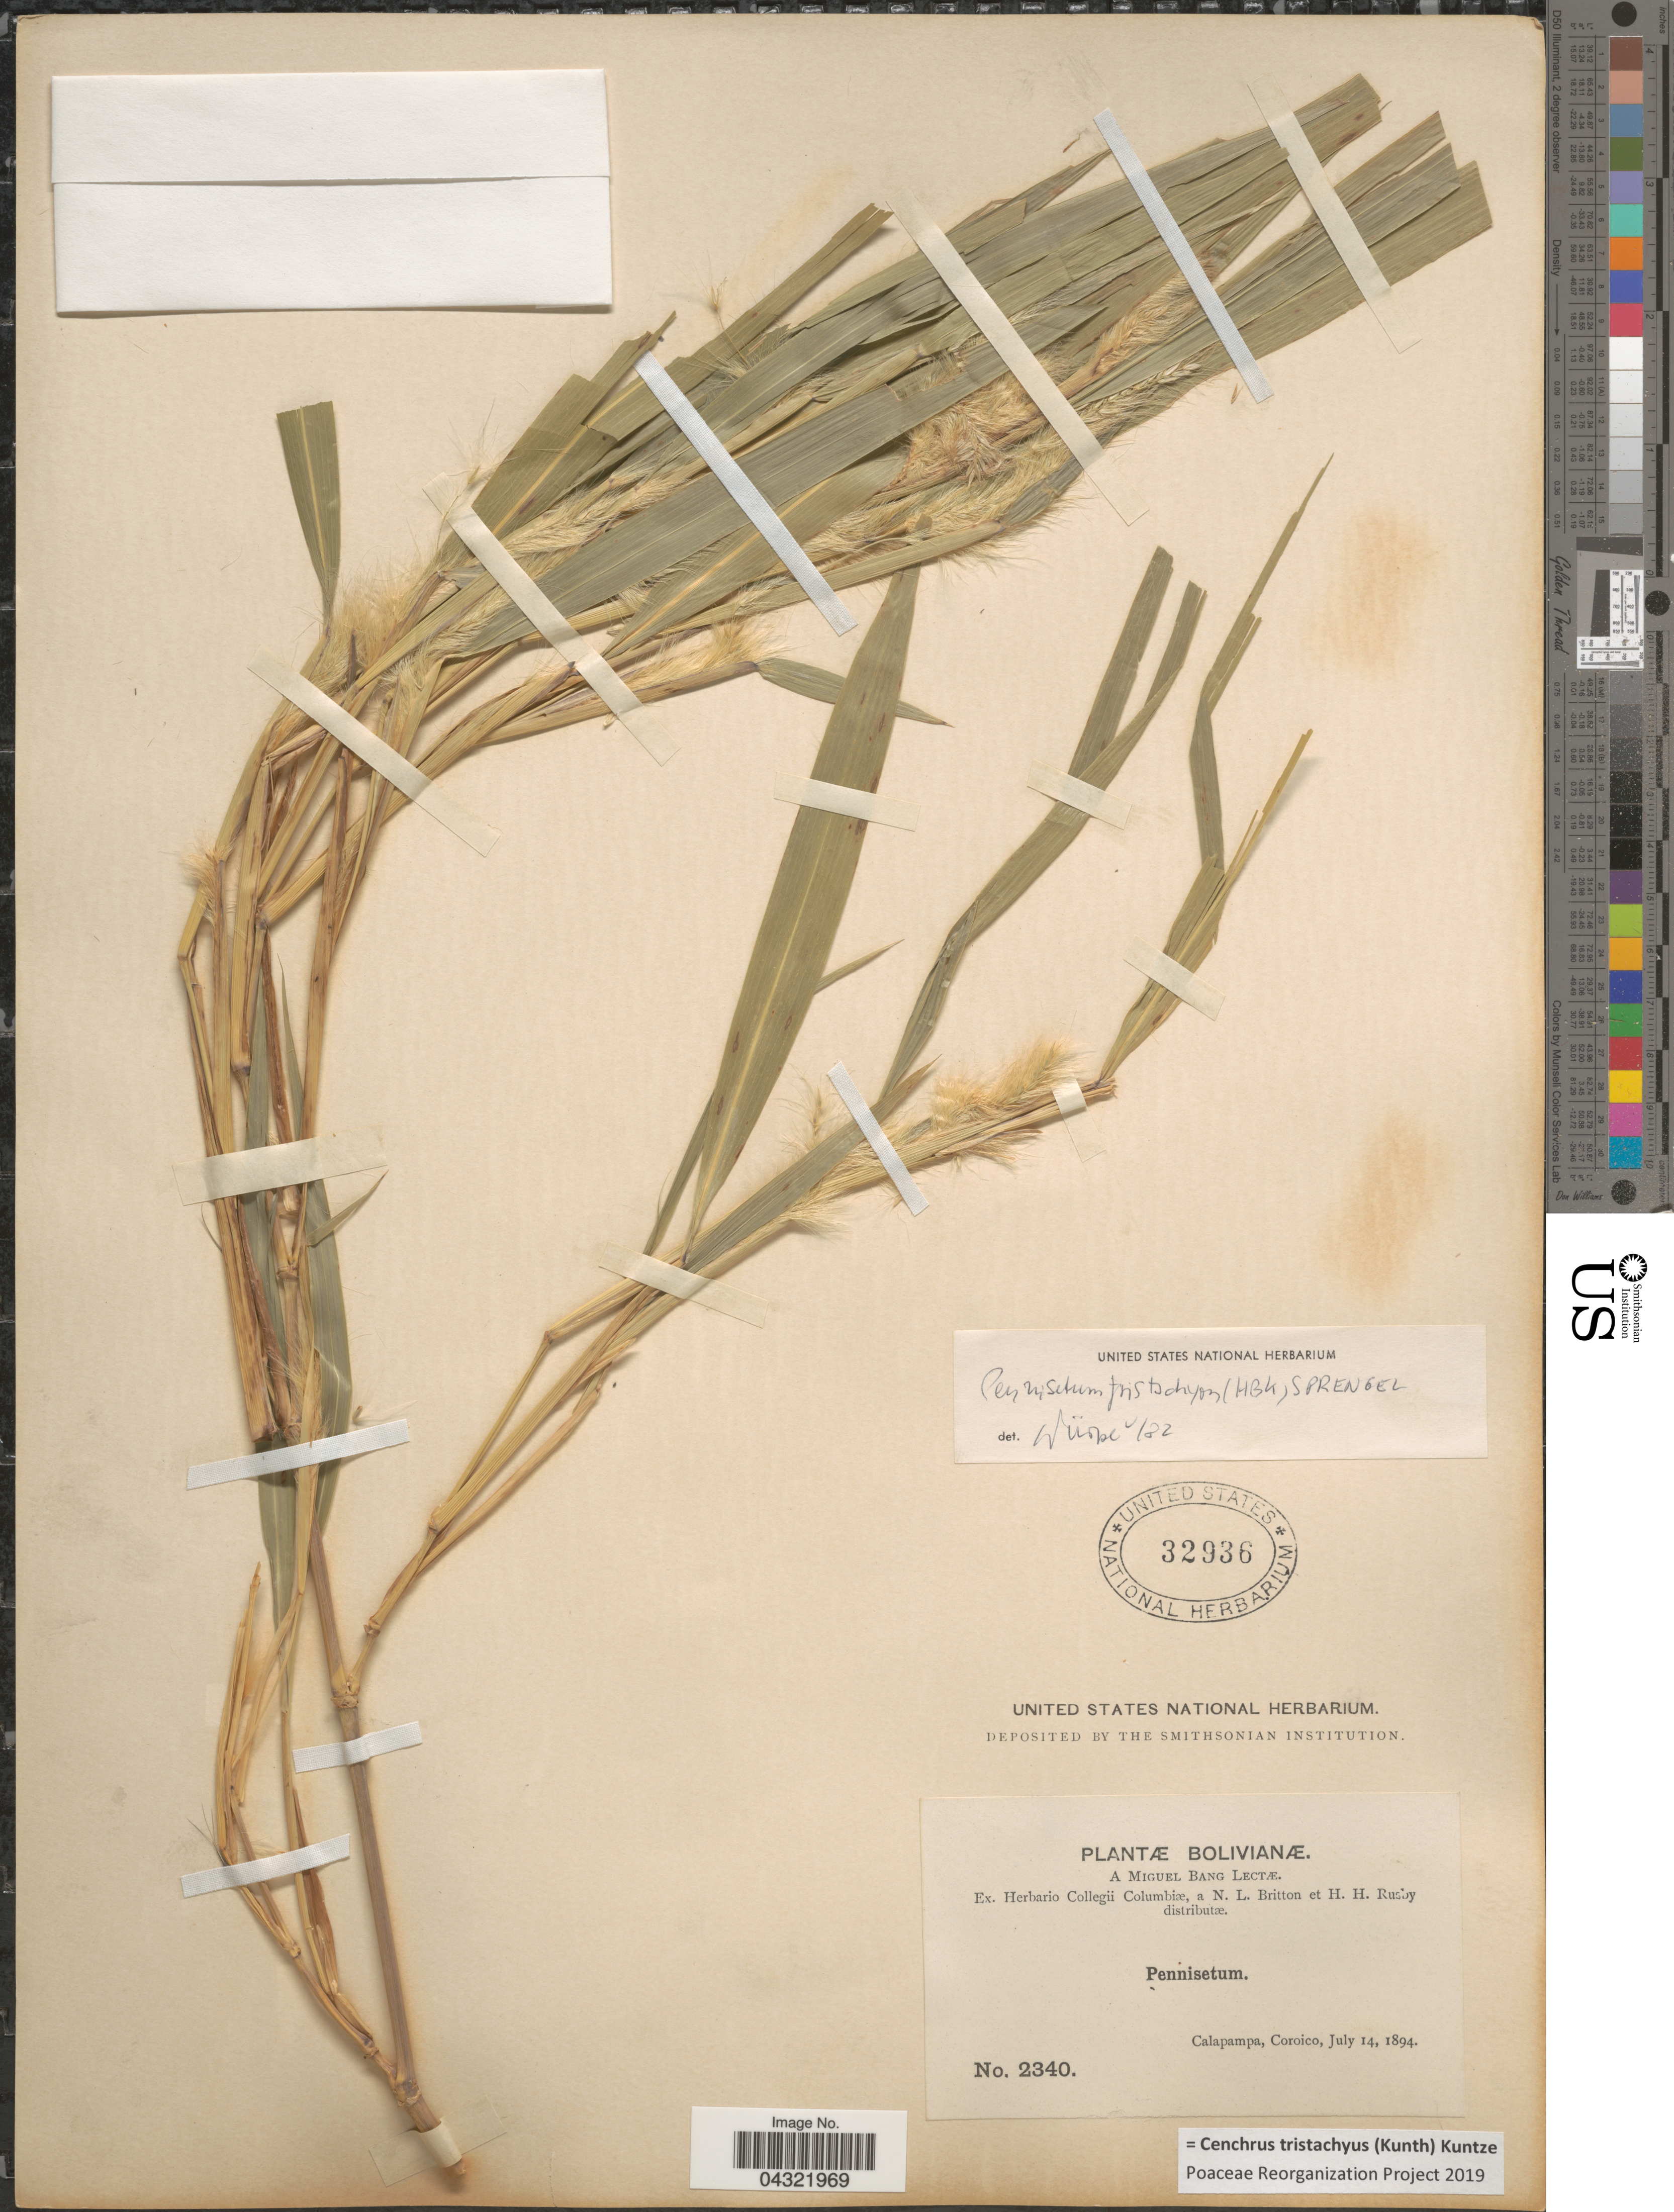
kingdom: Plantae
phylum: Tracheophyta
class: Liliopsida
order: Poales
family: Poaceae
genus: Cenchrus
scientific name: Cenchrus tristachyus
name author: (Kunth) Kuntze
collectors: M. Bang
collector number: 2340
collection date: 1894-07-14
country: Bolivia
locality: Calapampa, Coroico.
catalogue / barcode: US 32936